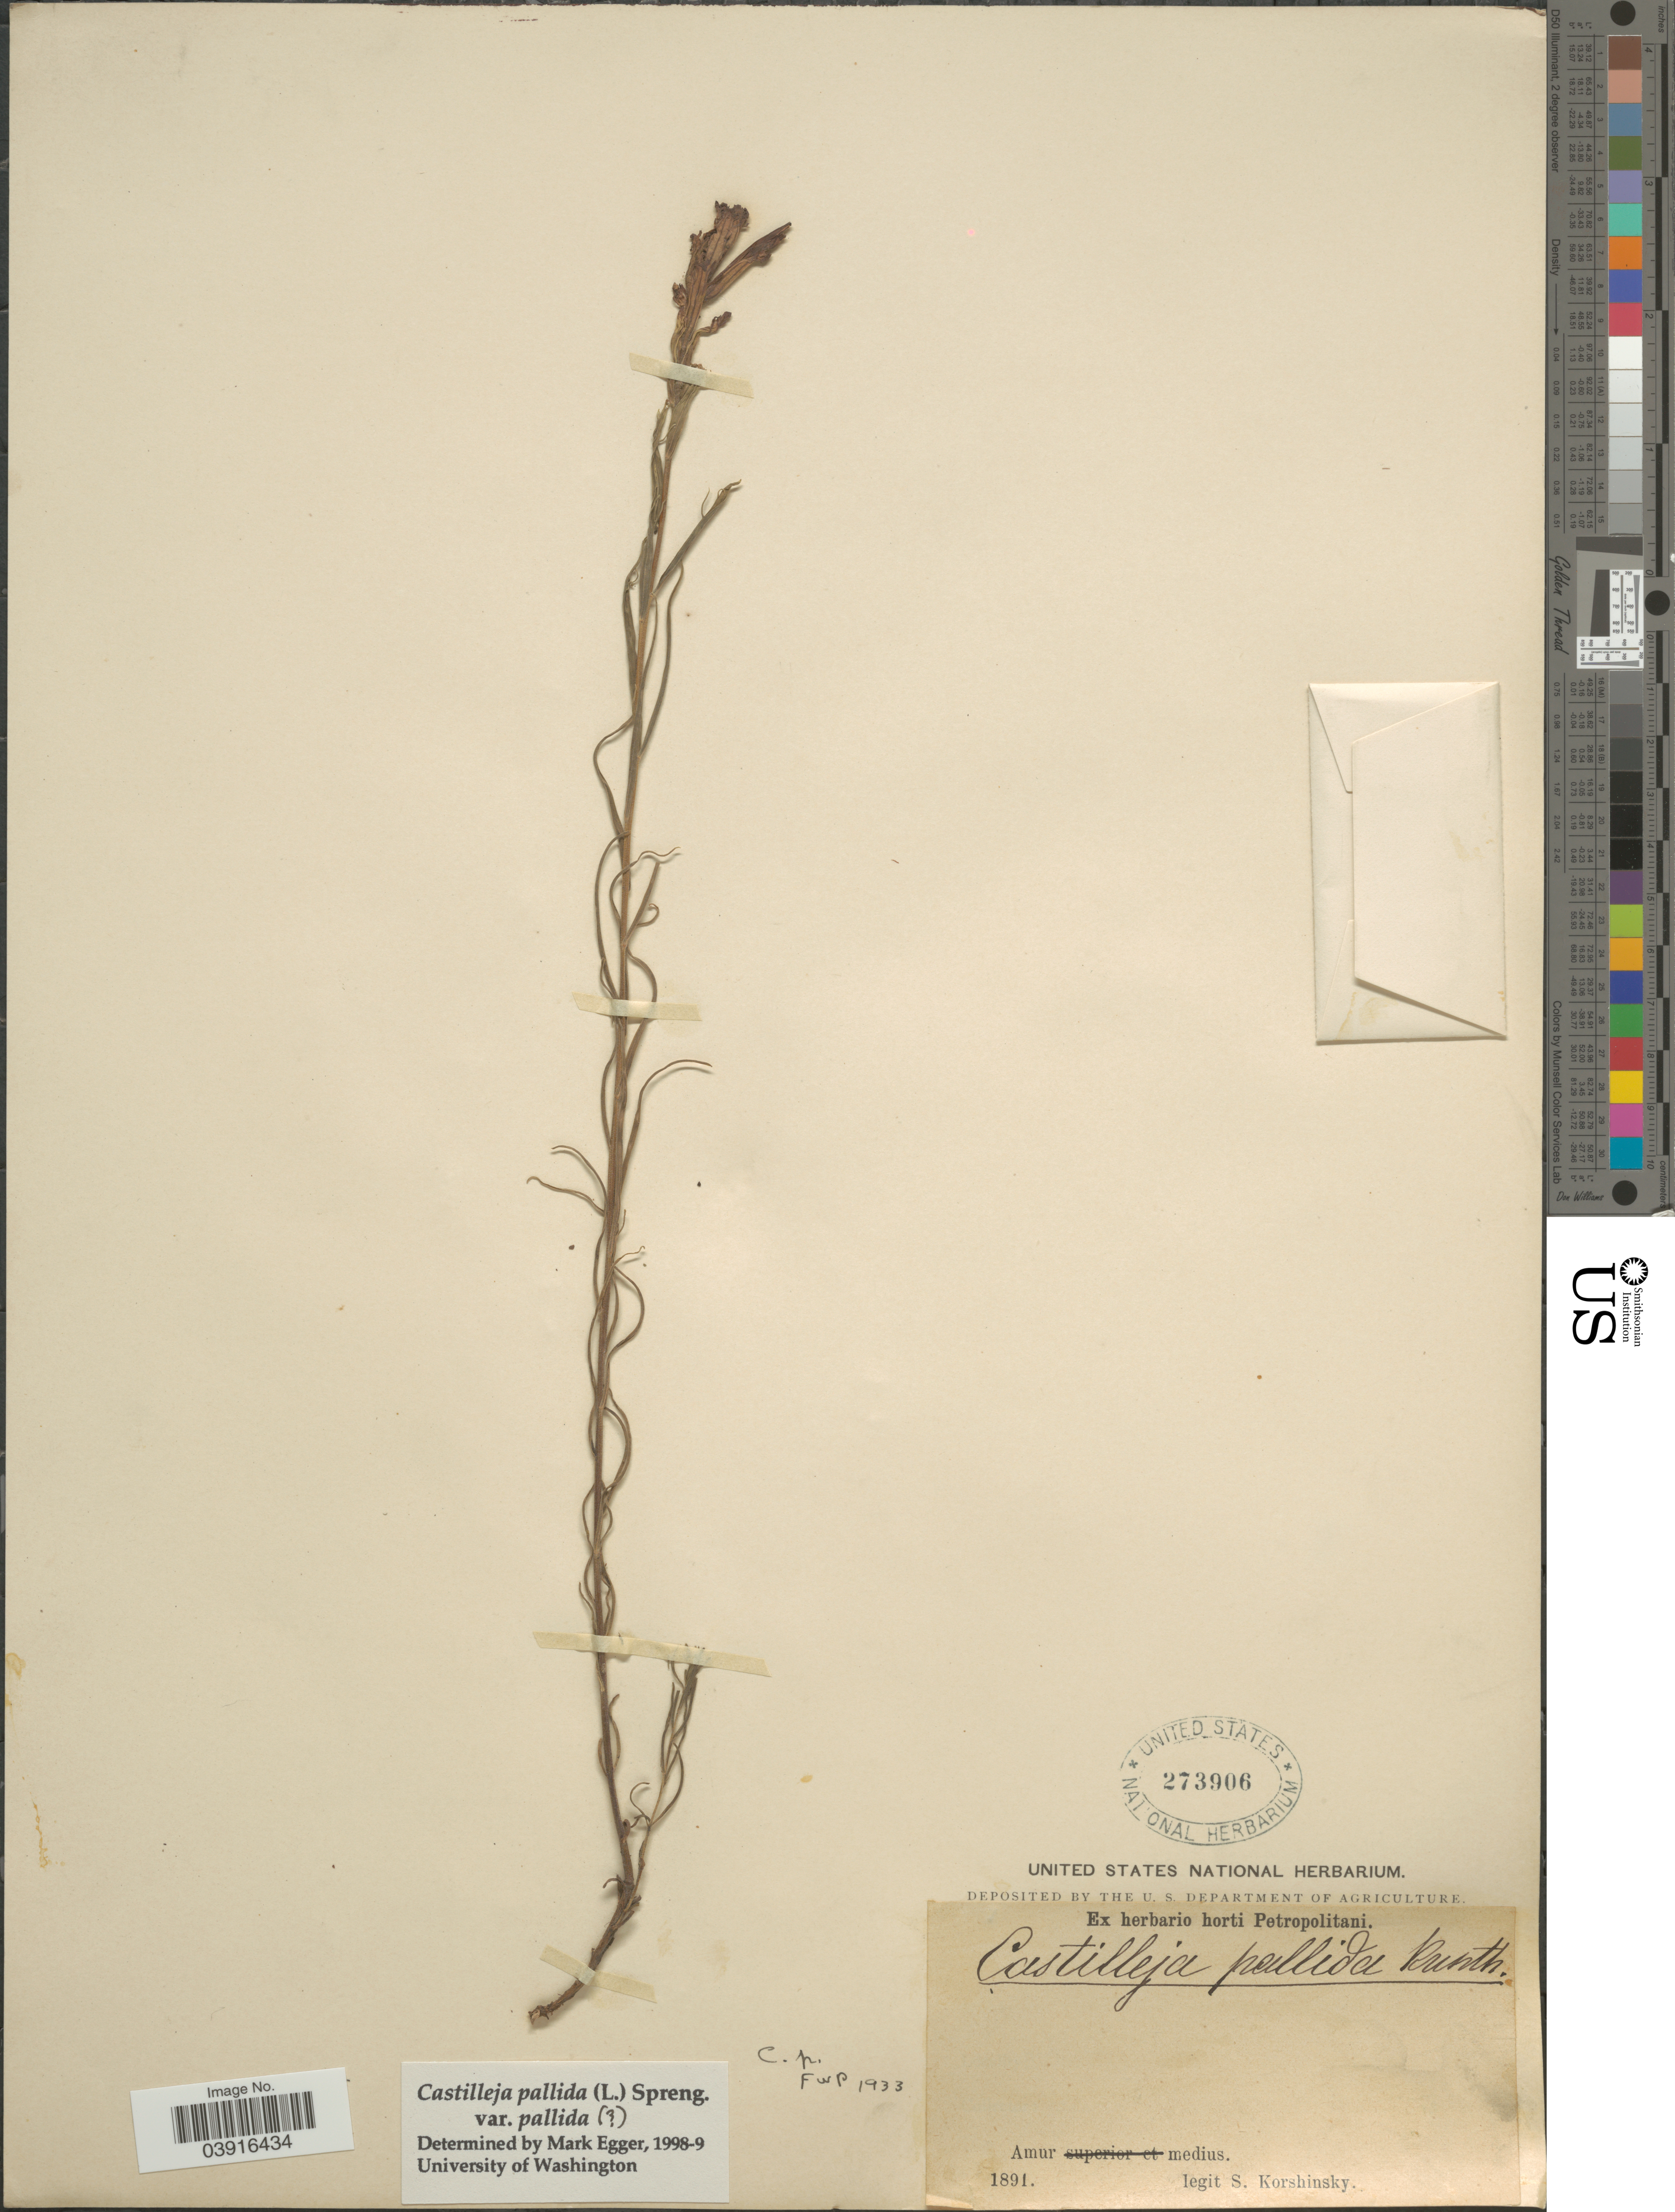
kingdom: Plantae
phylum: Tracheophyta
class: Magnoliopsida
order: Lamiales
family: Orobanchaceae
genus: Castilleja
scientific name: Castilleja pallida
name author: (L.) Spreng.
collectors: S. I. Korshinsky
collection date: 1891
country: Russian Federation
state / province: Amur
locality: Amur medius.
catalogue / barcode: US 273906